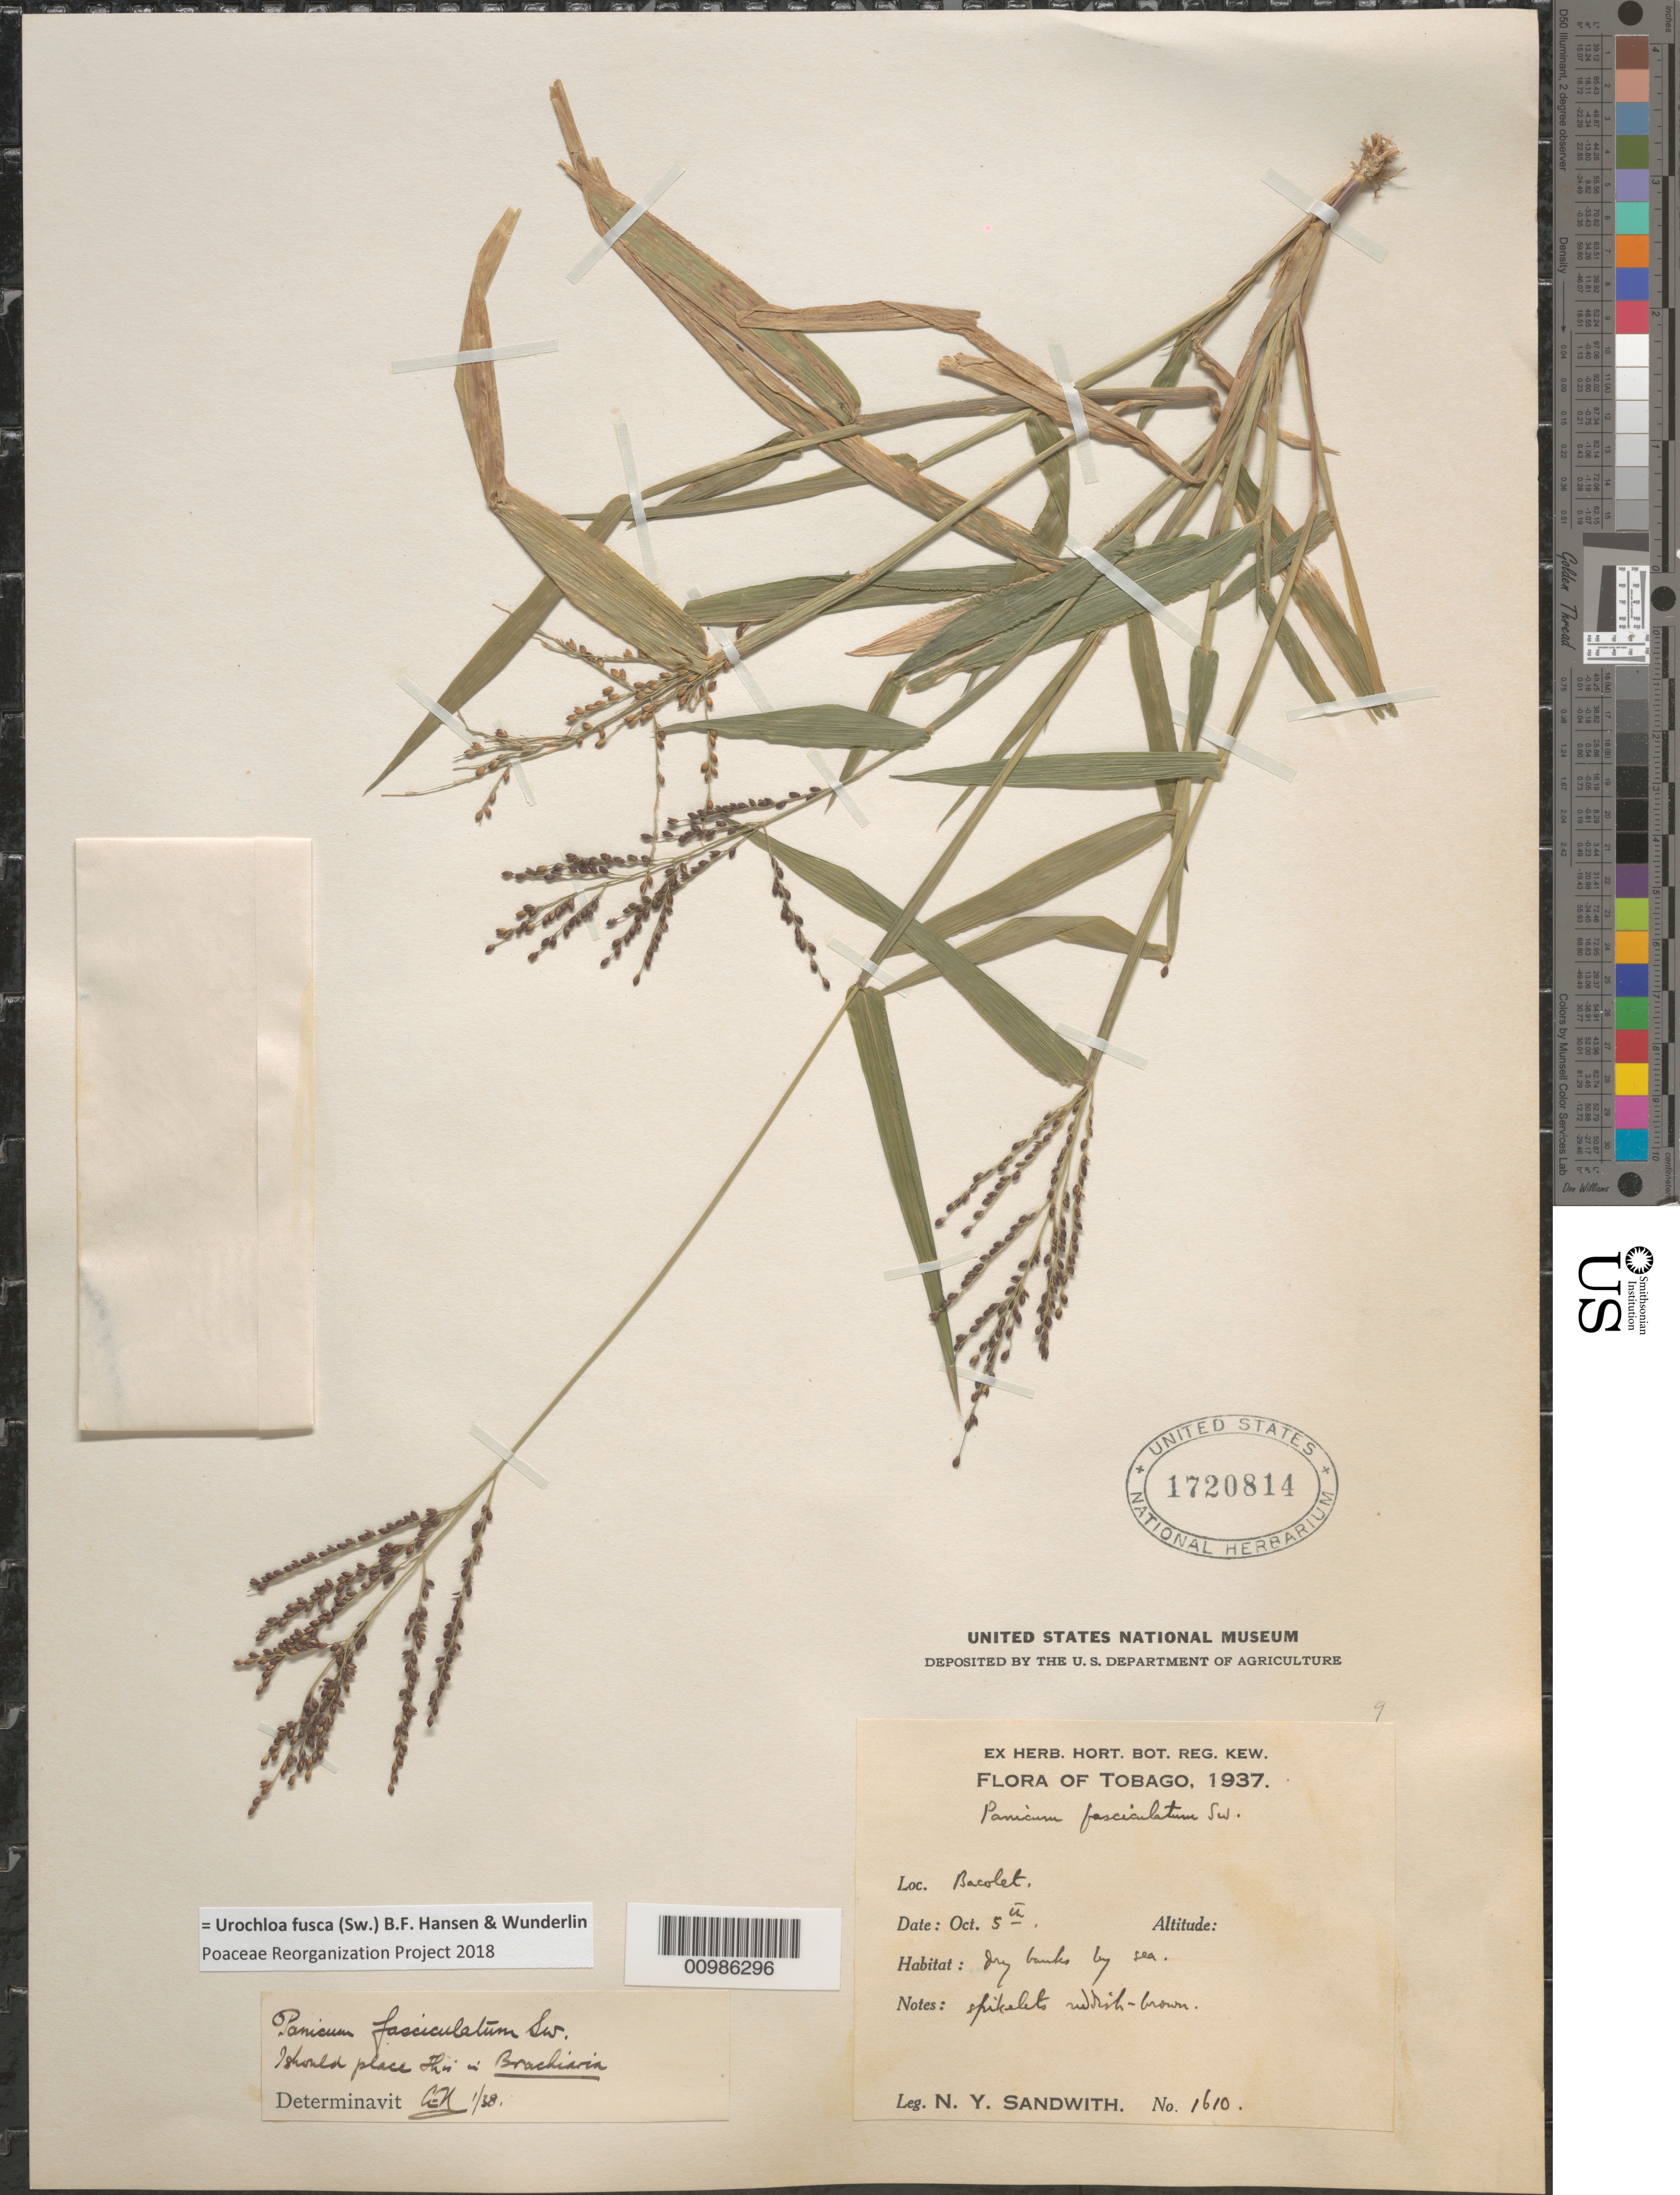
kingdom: Plantae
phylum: Tracheophyta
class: Liliopsida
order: Poales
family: Poaceae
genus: Brachiaria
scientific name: Brachiaria fasciculata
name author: (Sw.) Parodi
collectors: N. Y. Sandwith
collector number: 1610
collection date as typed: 05 Oct 1937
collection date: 1937-10-05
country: Trinidad and Tobago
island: Tobago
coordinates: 0 N, 0 E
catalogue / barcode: US 1720814